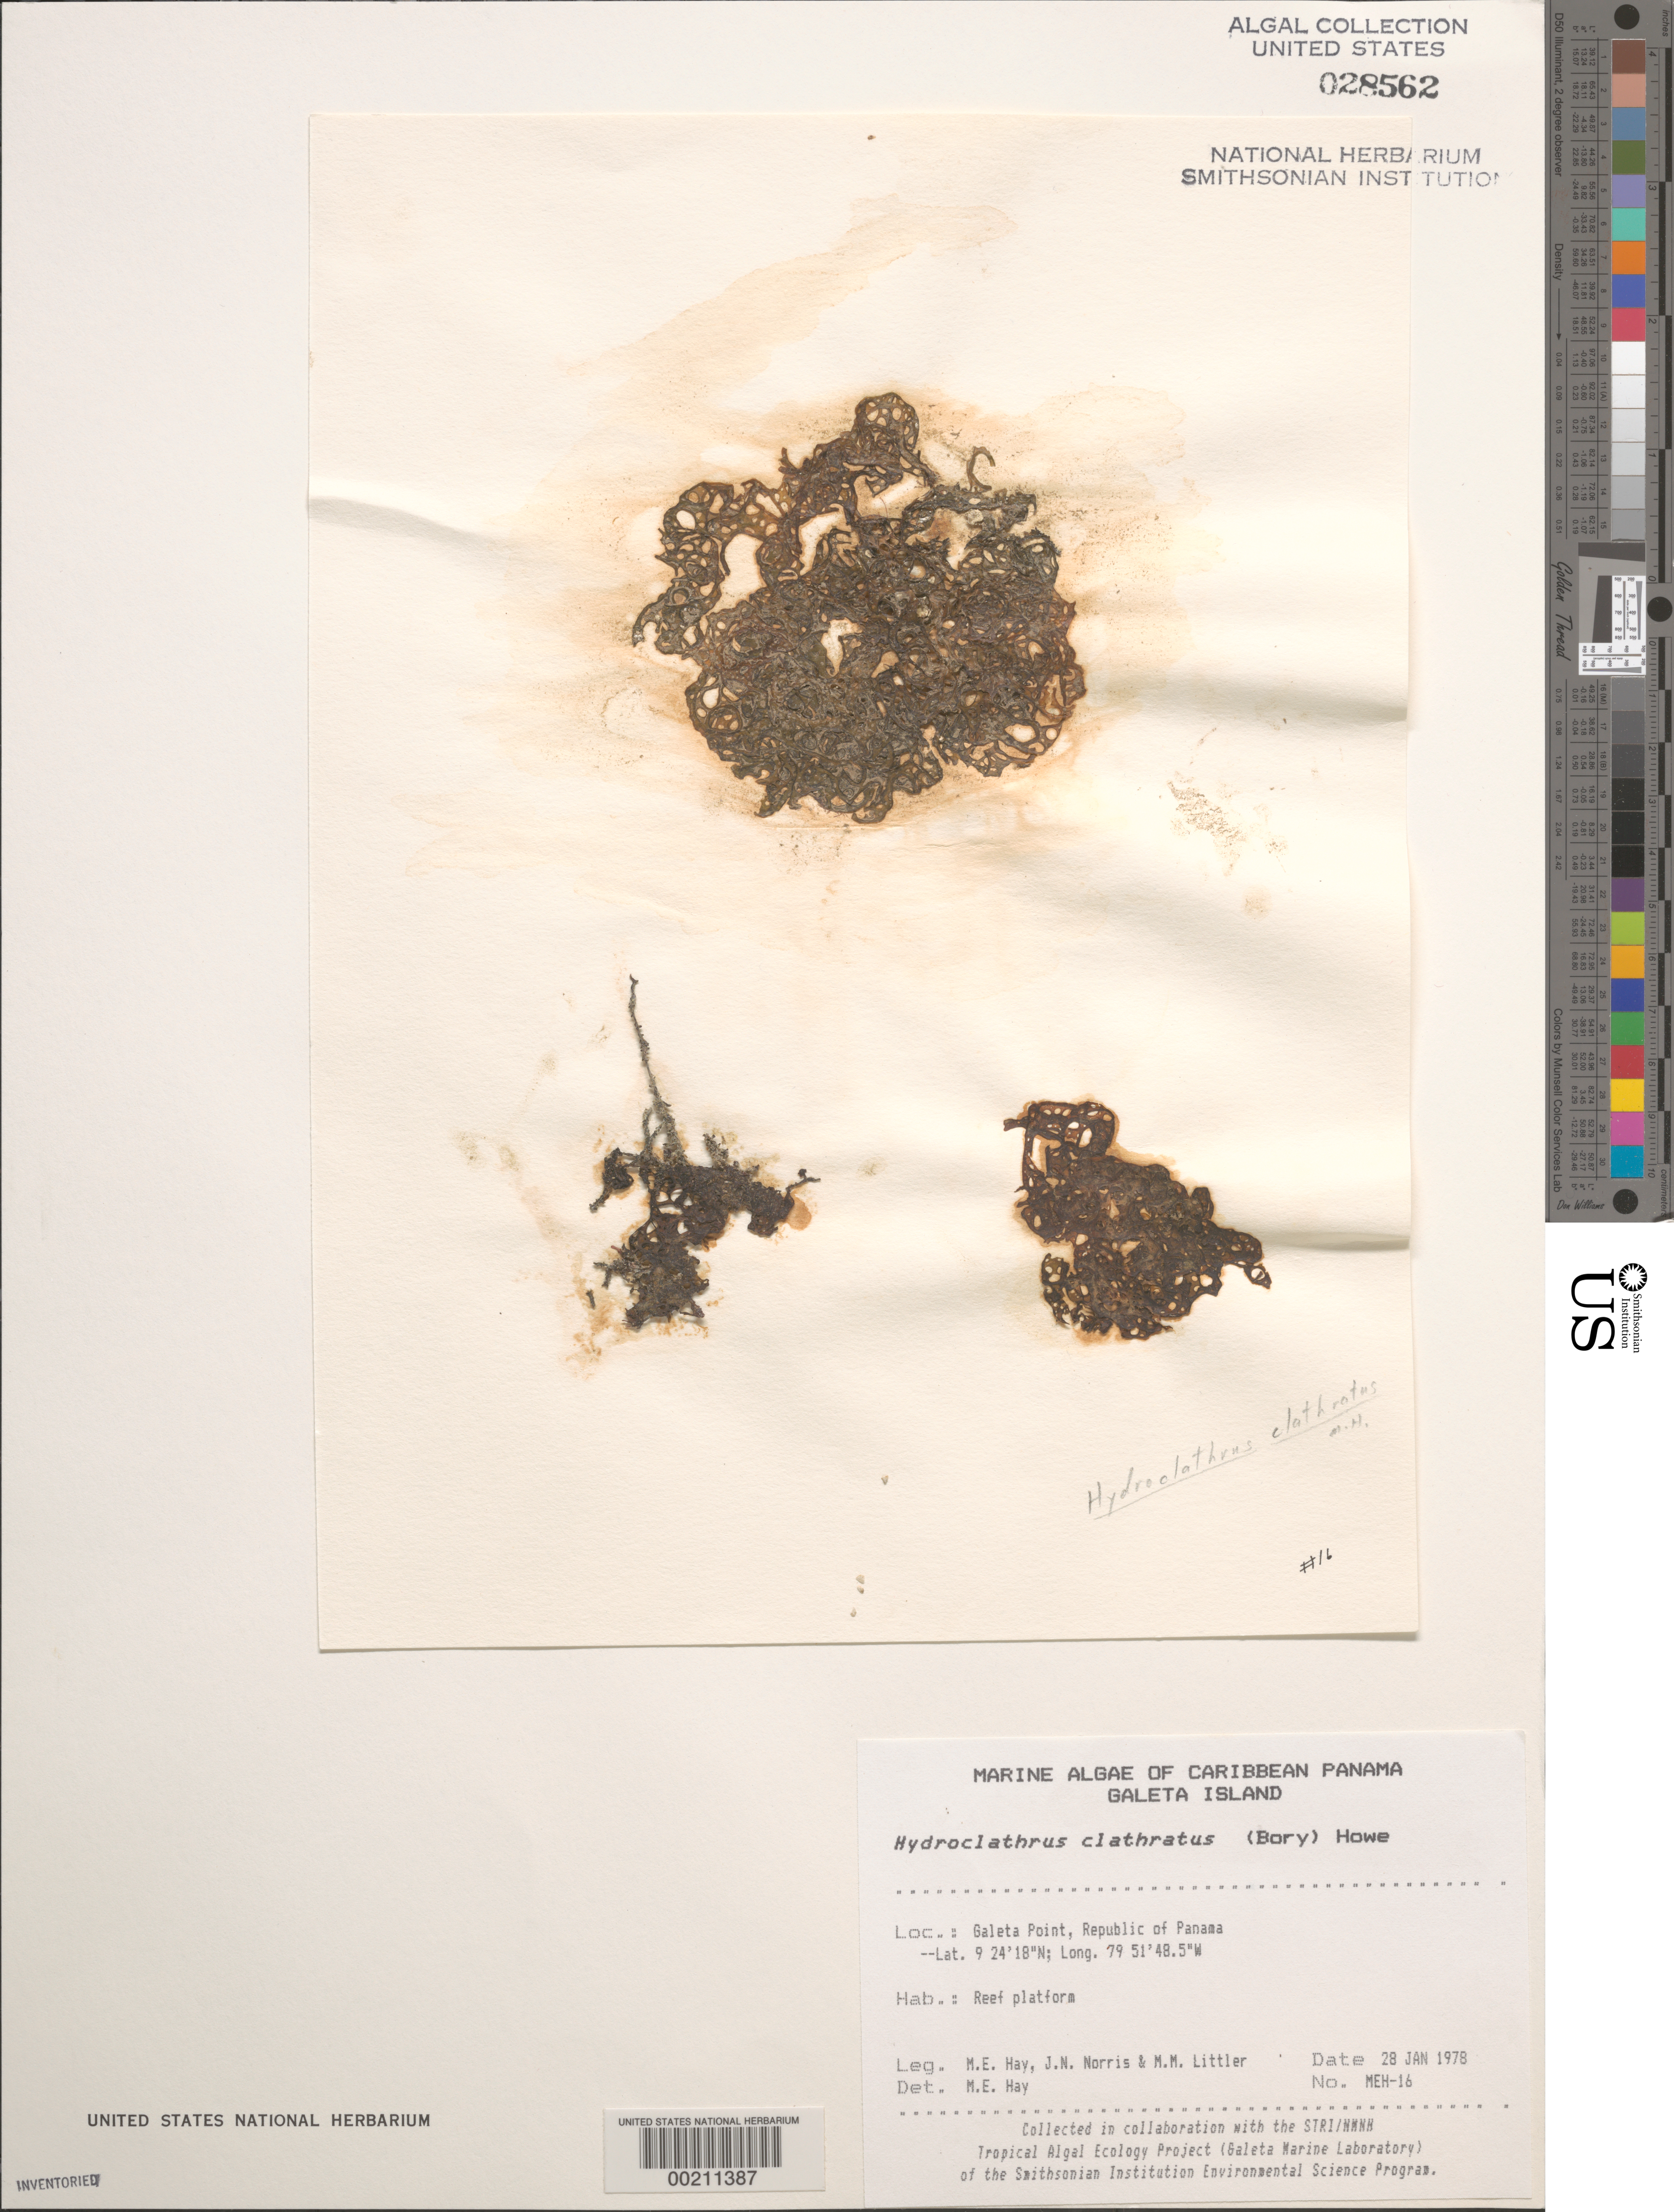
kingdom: Chromista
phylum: Ochrophyta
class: Phaeophyceae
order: Scytosiphonales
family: Scytosiphonaceae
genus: Hydroclathrus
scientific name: Hydroclathrus clathratus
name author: (C. Agardh) M. Howe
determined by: Hay, M. E.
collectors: M. E. Hay, J. N. Norris & M. M. Littler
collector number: MEH-16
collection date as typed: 28 Jan 1978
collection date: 1978-01-28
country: Panama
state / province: Colón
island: Galeta Island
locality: Galeta Point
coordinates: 9 24' 18" N, 79 51' 48.5" W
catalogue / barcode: US 28562